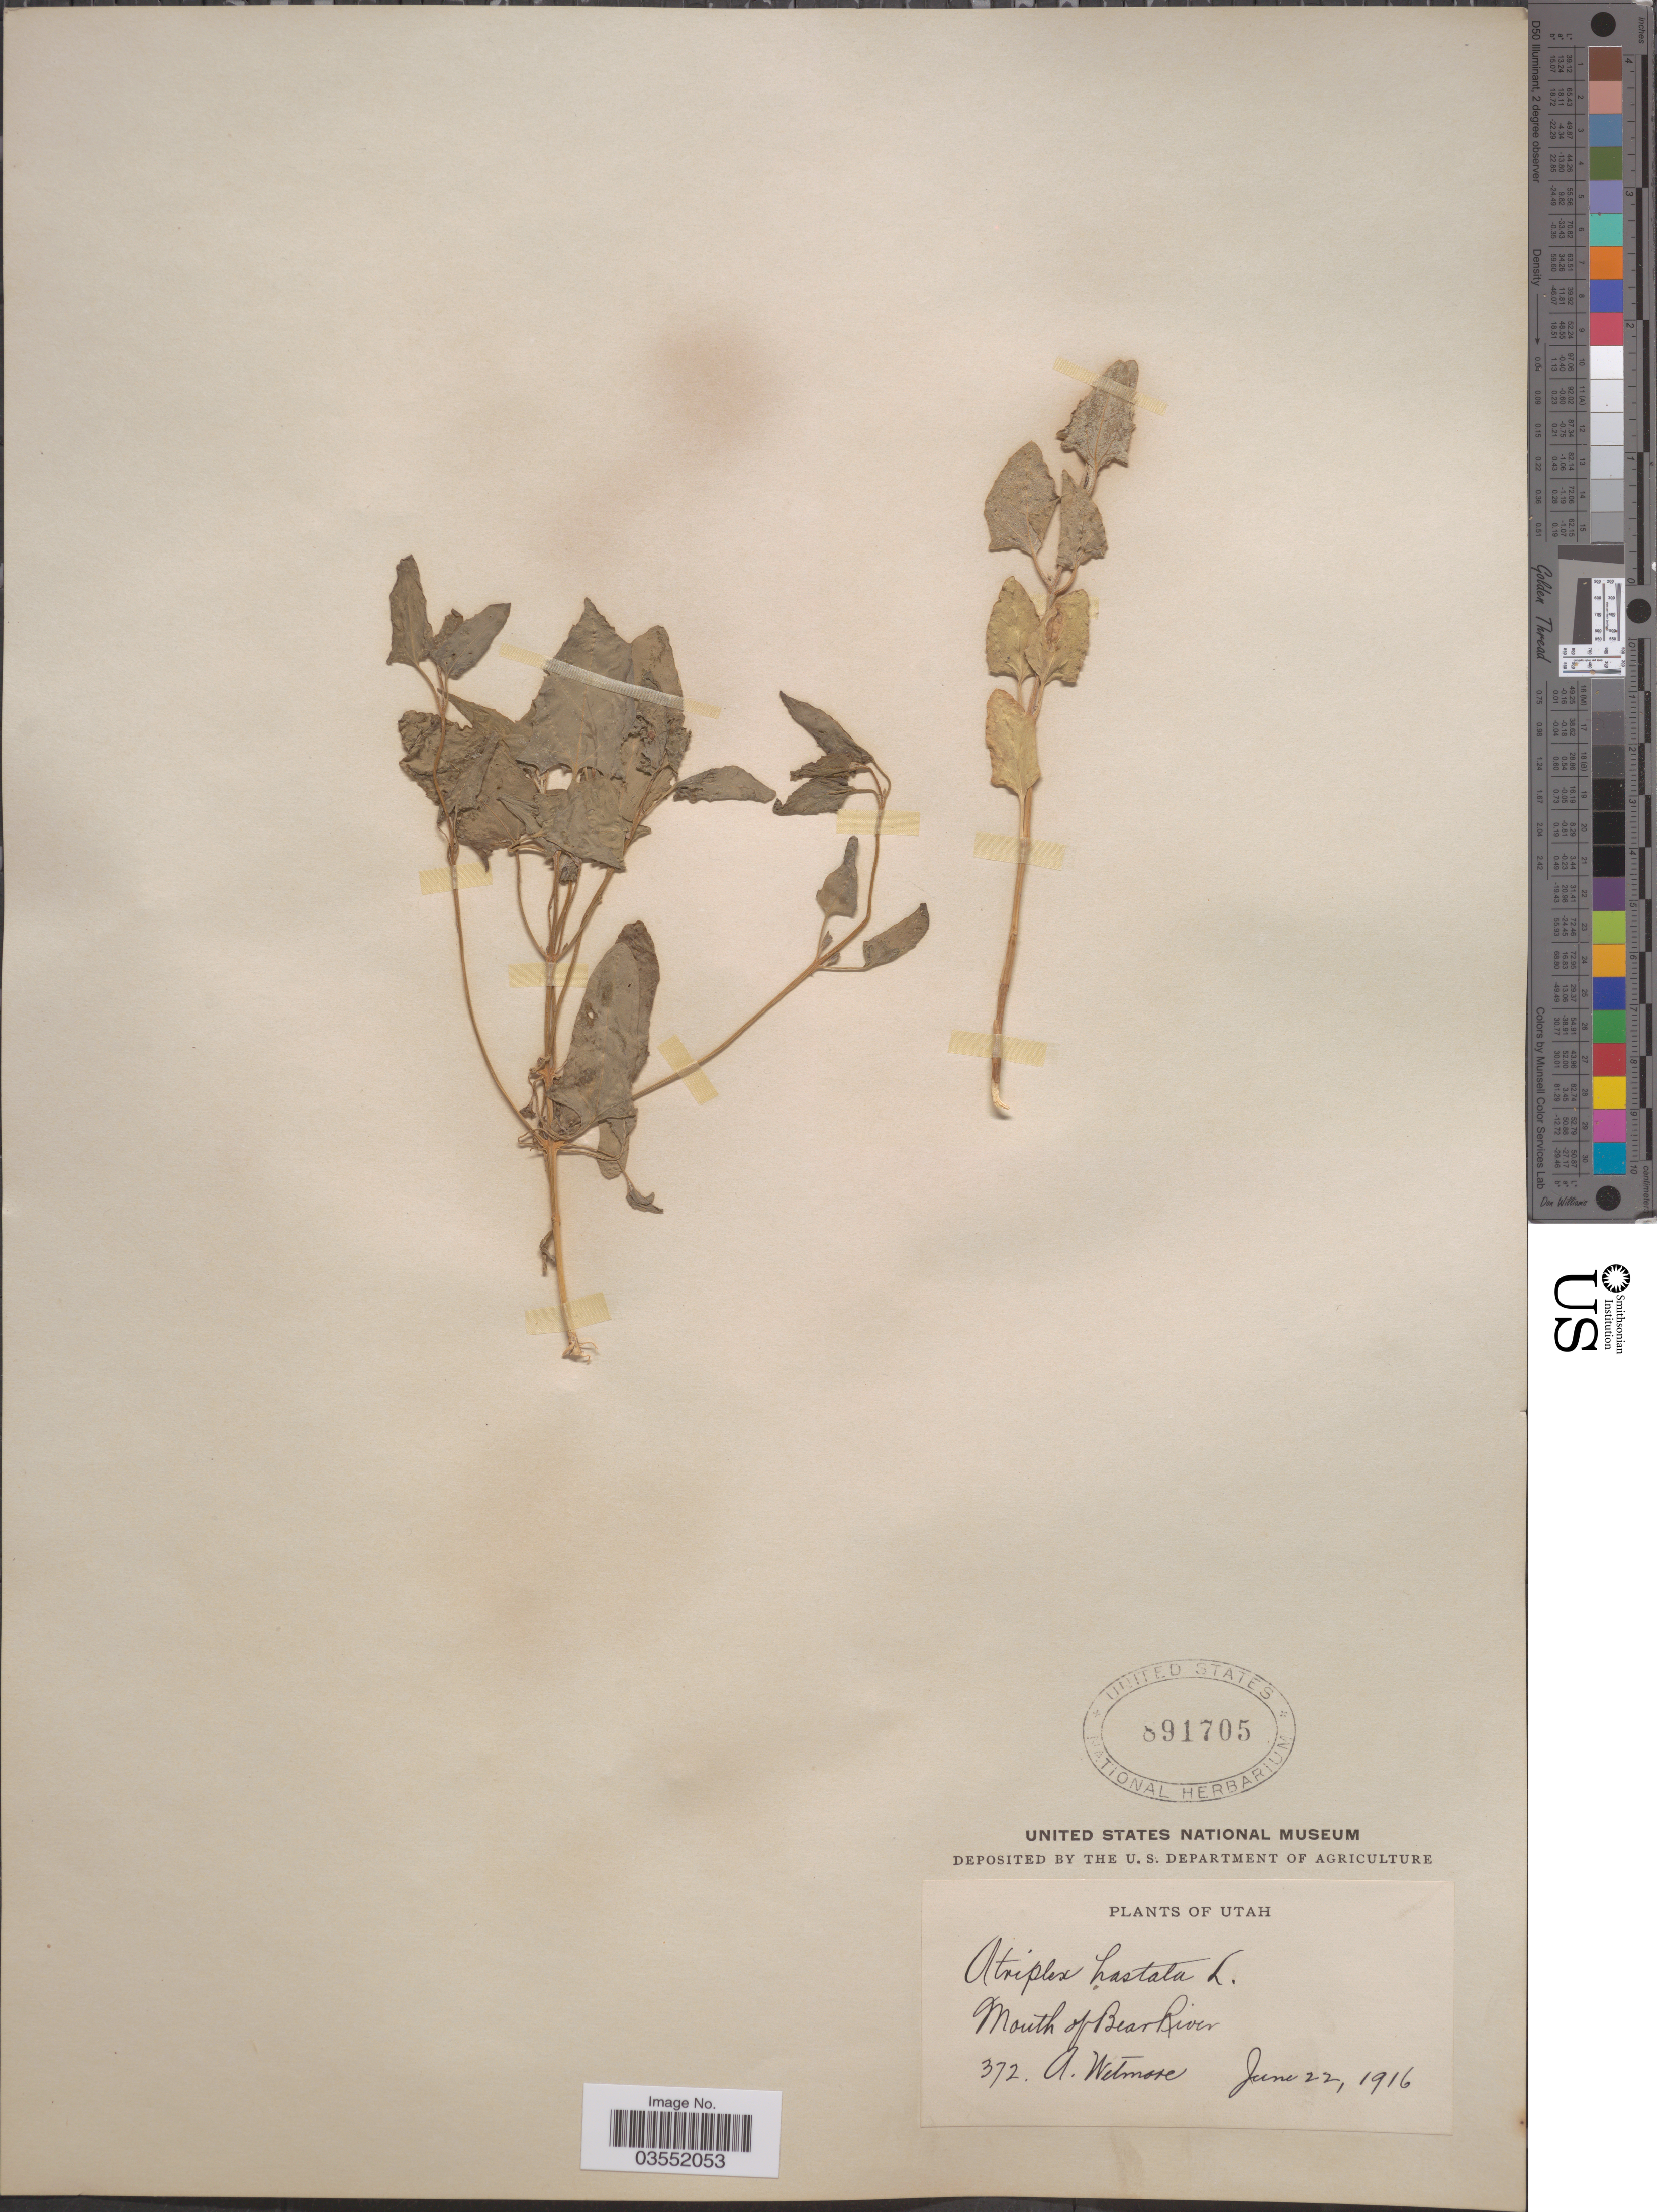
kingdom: Plantae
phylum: Tracheophyta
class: Magnoliopsida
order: Caryophyllales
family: Amaranthaceae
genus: Atriplex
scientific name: Atriplex hastata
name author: L.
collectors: A. Wetmore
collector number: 372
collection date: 1916-06-22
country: United States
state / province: Utah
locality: Mouth of Bear River.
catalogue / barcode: US 891705